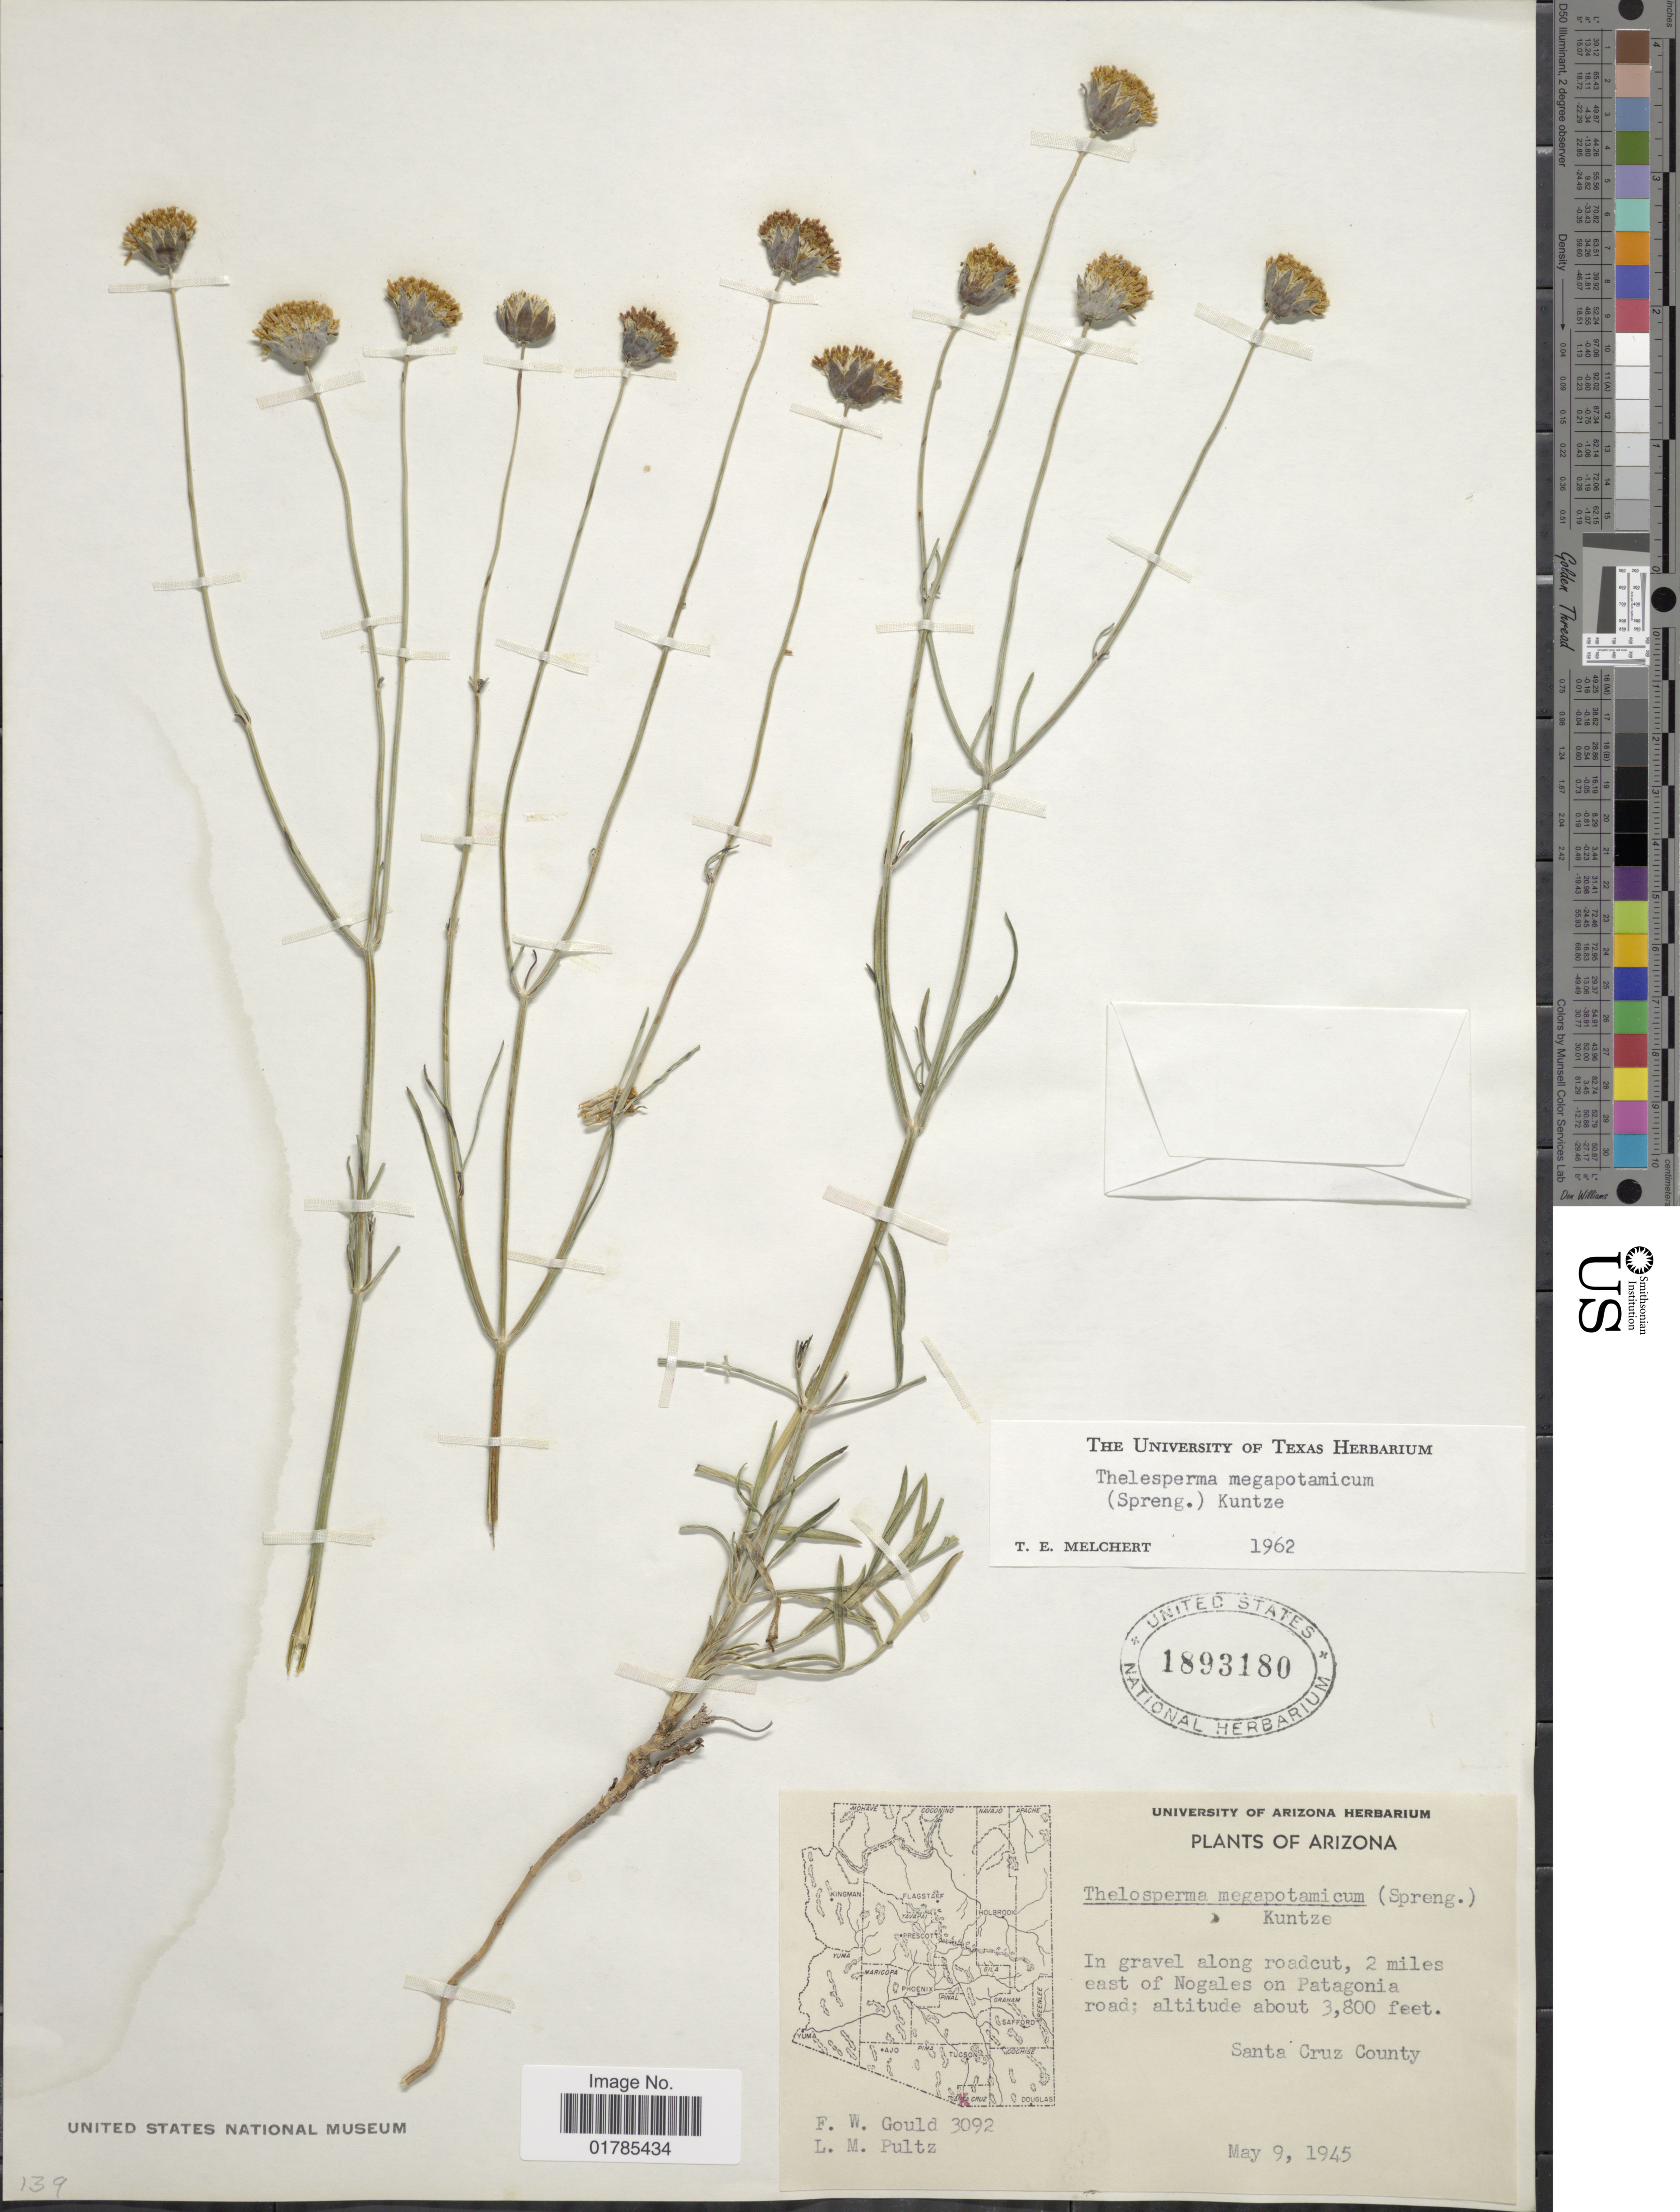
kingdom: Plantae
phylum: Tracheophyta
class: Magnoliopsida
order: Asterales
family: Asteraceae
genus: Thelesperma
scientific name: Thelesperma megapotamicum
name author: (Spreng.) Herter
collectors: F. W. Gould & L. Pultz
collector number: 3092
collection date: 1945-05-09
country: United States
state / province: Arizona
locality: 2 miles east of Nogales on Patagonia road, Santa Cruz County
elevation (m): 1158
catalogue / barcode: US 1893180